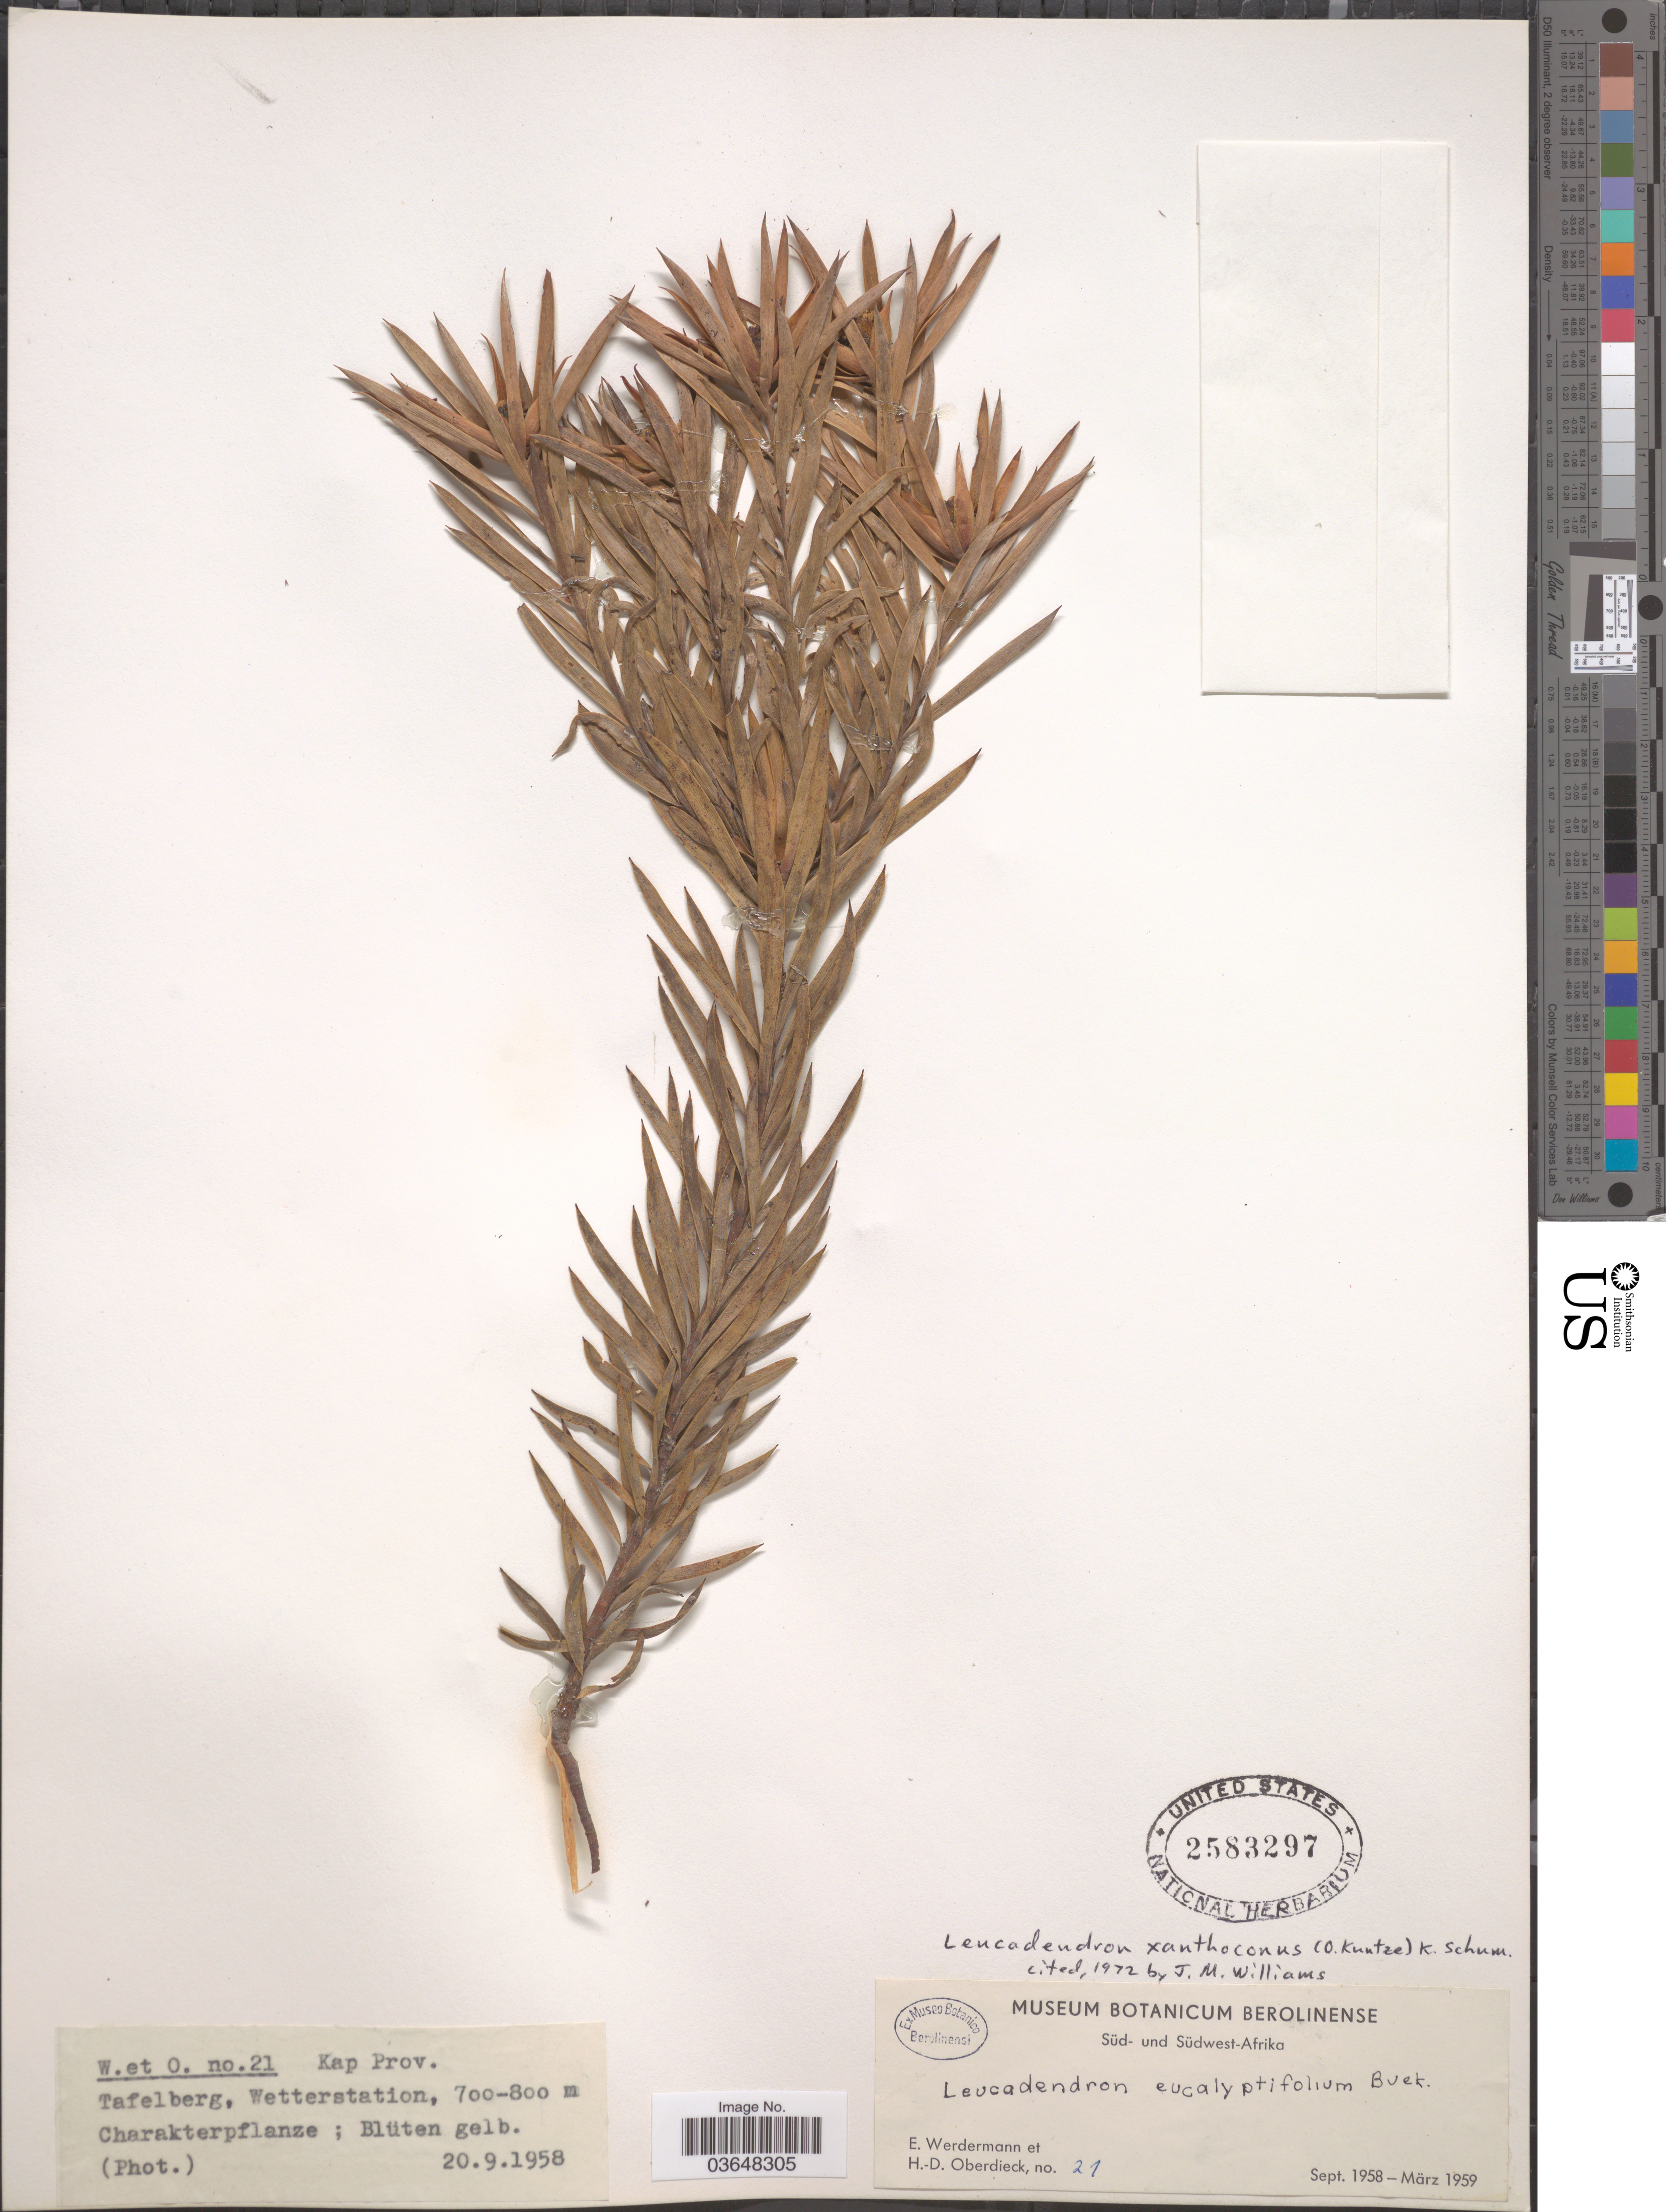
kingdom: Plantae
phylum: Tracheophyta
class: Magnoliopsida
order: Proteales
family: Proteaceae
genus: Leucadendron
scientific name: Leucadendron xanthoconus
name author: K. Schum.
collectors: E. Werdermann & H. Oberdieck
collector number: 21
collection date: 1958-09-20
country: South Africa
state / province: Western Cape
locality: Kap Prov., Tafelberg, Wetterstation.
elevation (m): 700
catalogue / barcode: US 2583297